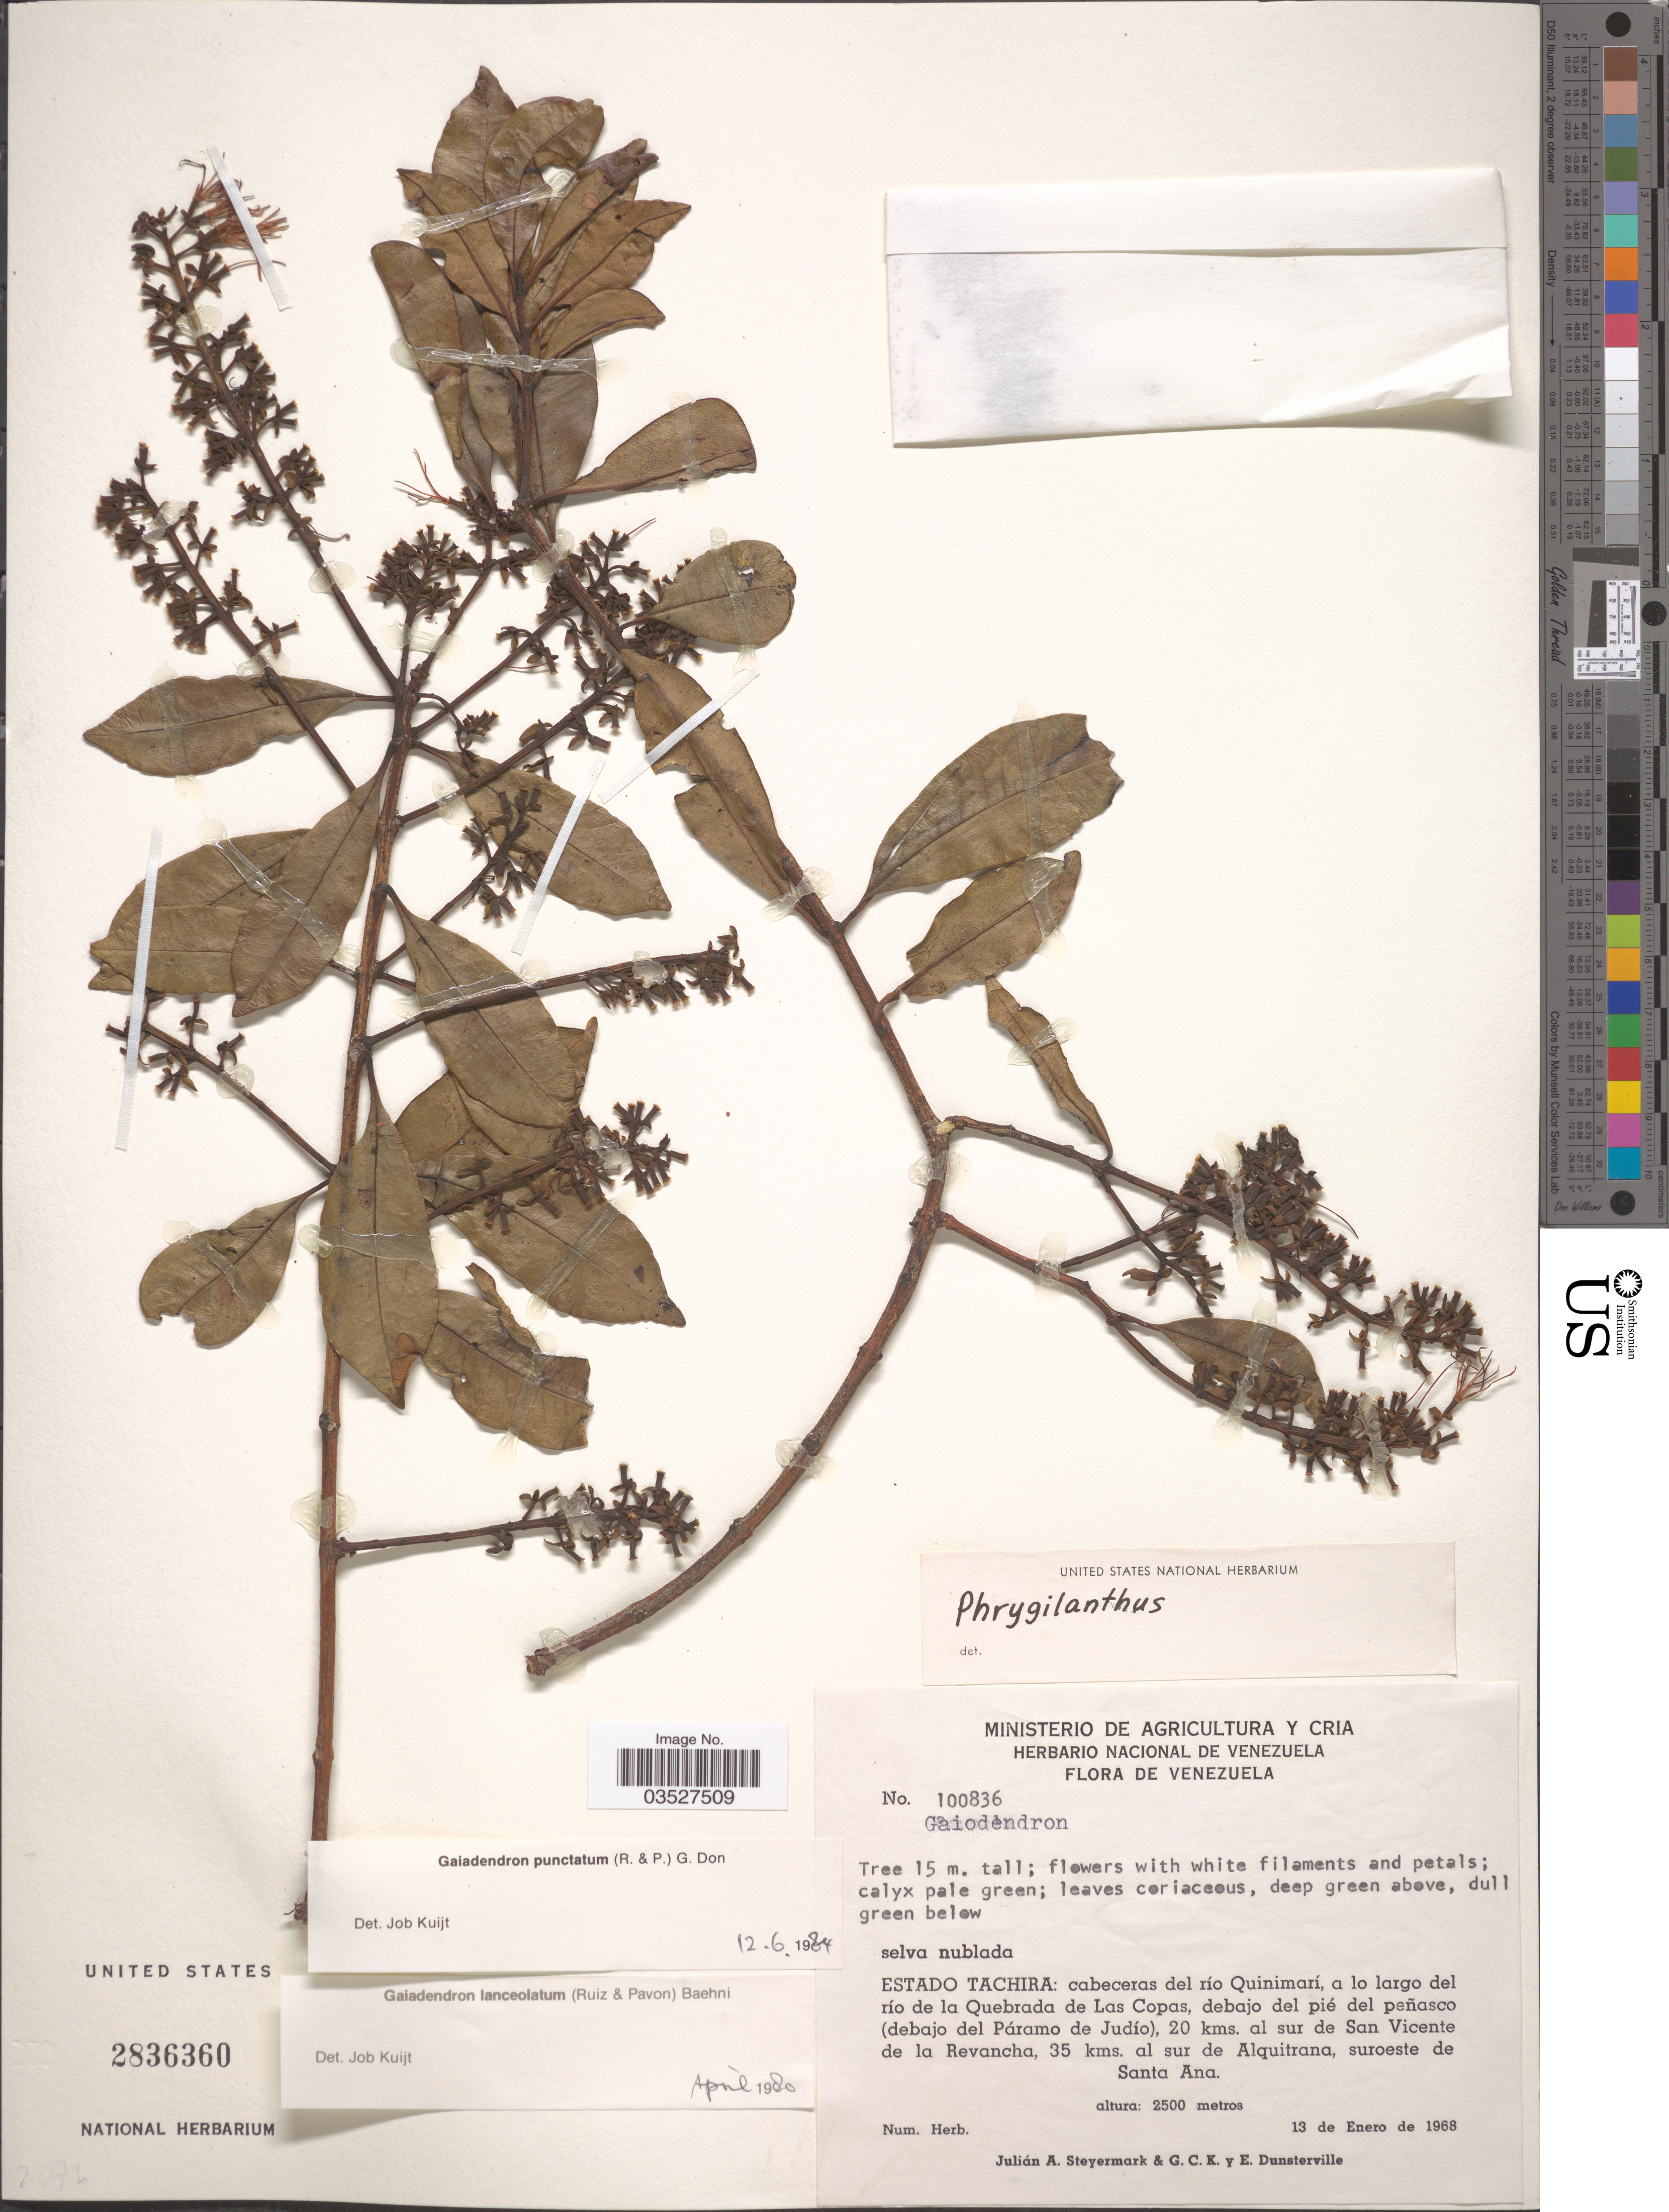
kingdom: Plantae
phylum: Tracheophyta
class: Magnoliopsida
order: Santalales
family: Loranthaceae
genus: Gaiadendron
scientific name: Gaiadendron punctatum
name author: (Ruiz & Pav.) G. Don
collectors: J. Steyermark, G. C. K. Dunsterville & E. Dunsterville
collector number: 100836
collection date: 1968-01-13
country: Venezuela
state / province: Tachira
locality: Cabeceras del río Quinimarí, a lo largo del río de la Quebrada de Las Copas, debajo del pié del peñasco (debajo del Páramo de Judío), 20 kms. al sur de San Vicente de la Revancha, 35 kms. al sur de Alquitrana, suroeste de Santa Ana.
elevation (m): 2500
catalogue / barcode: US 2836360